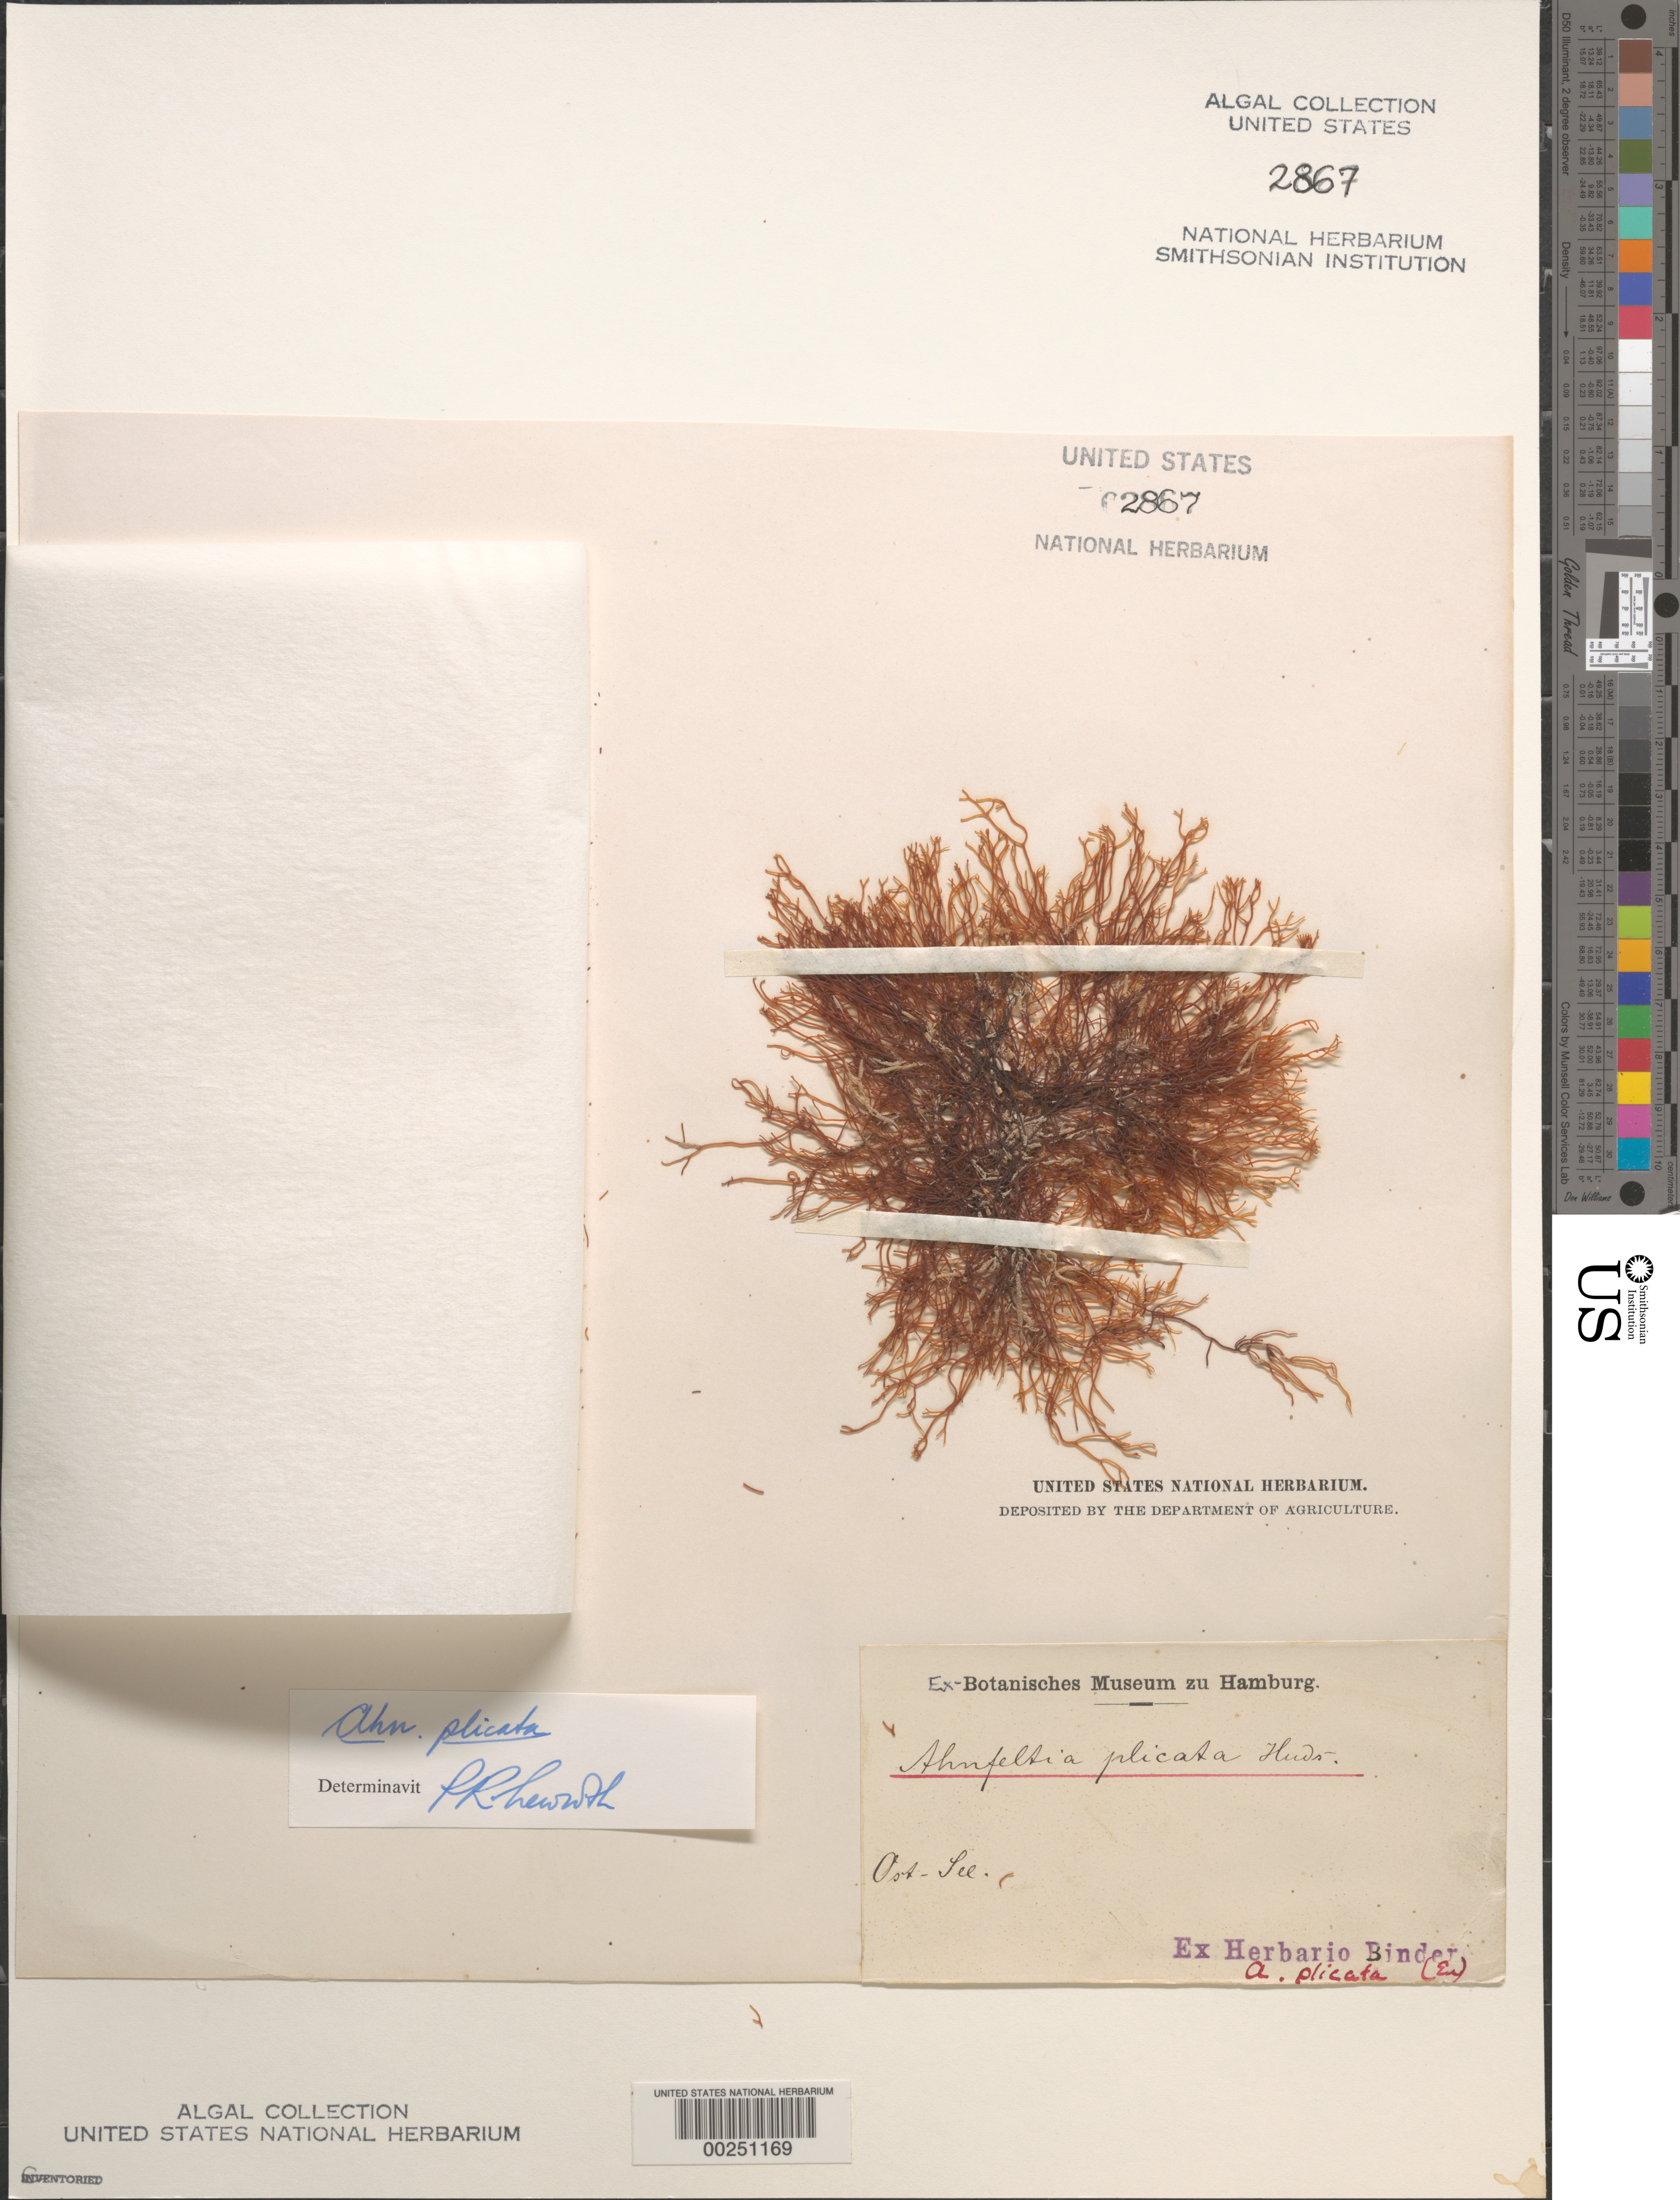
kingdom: Plantae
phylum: Rhodophyta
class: Florideophyceae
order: Ahnfeltiales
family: Ahnfeltiaceae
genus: Ahnfeltia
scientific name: Ahnfeltia plicata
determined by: Newroth, P. R.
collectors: F. Binder (herbarium)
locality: Baltic Sea (Ost-see)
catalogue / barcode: US 2867